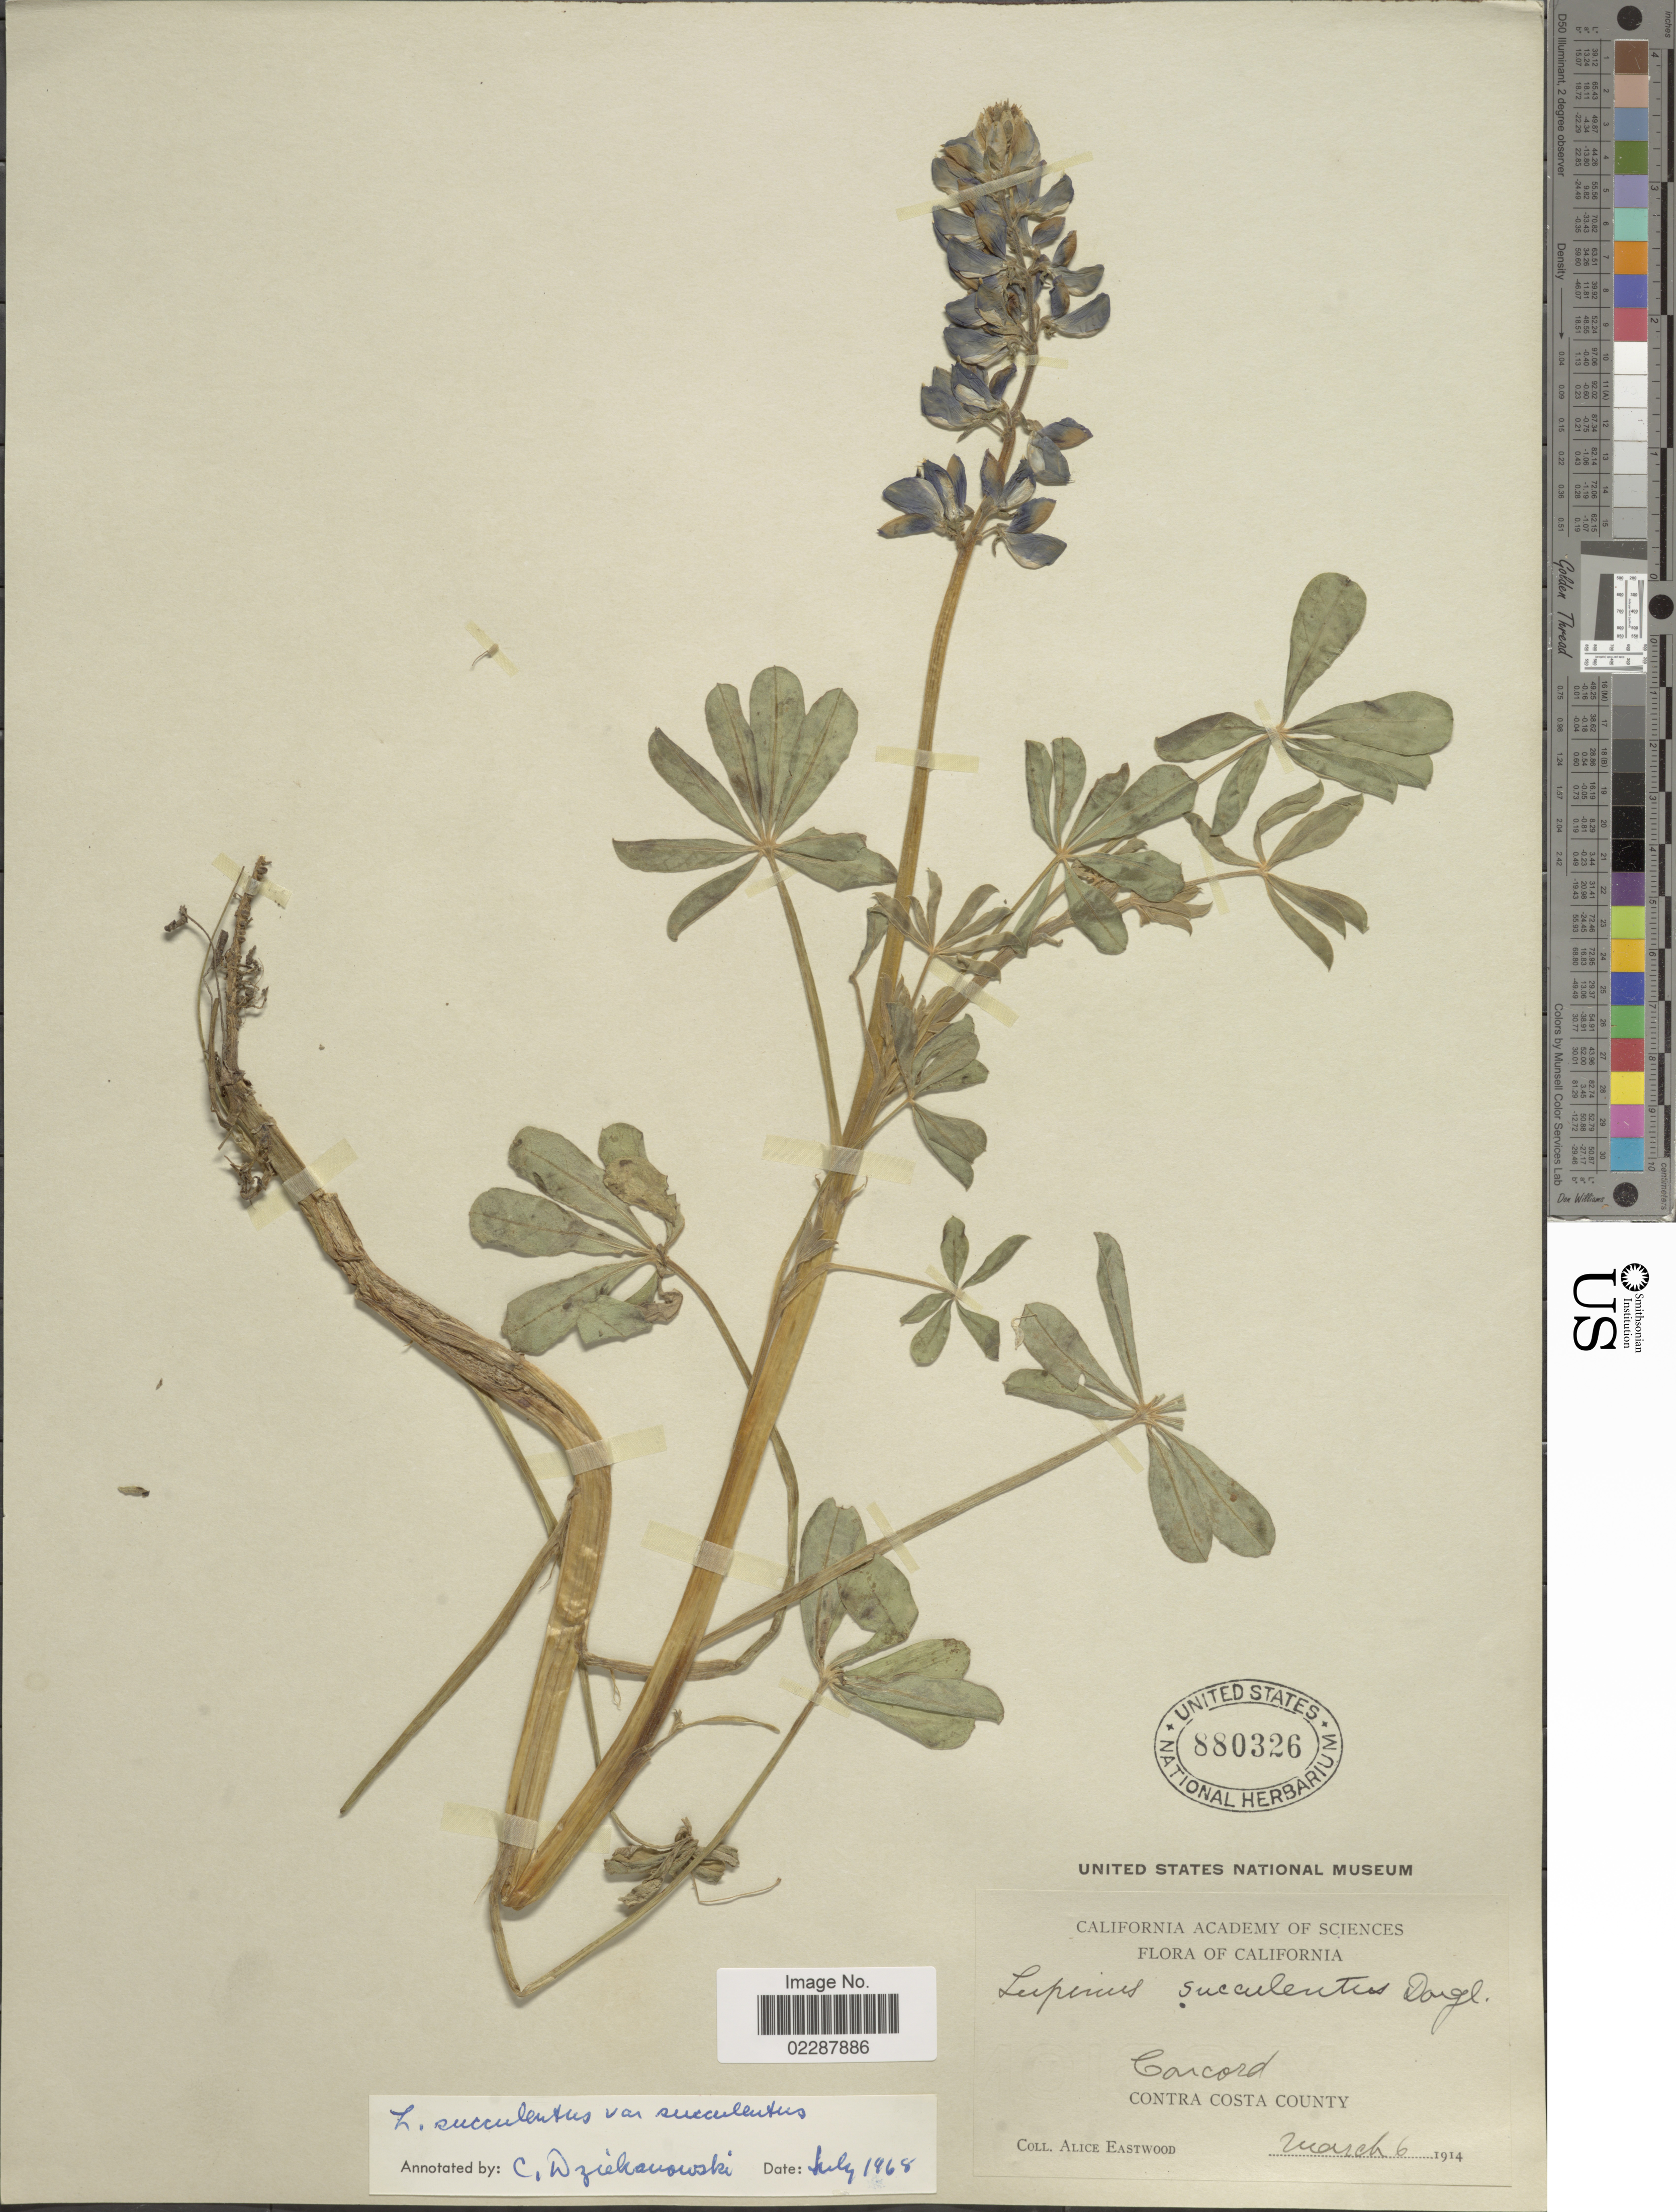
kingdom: Plantae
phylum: Tracheophyta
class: Magnoliopsida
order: Fabales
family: Fabaceae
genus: Lupinus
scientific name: Lupinus succulentus var. succulentus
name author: Douglas ex K. Koch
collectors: A. Eastwood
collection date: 1914-03-06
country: United States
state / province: California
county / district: Contra Costa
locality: Concord, Contra Costa County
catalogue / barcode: US 880326